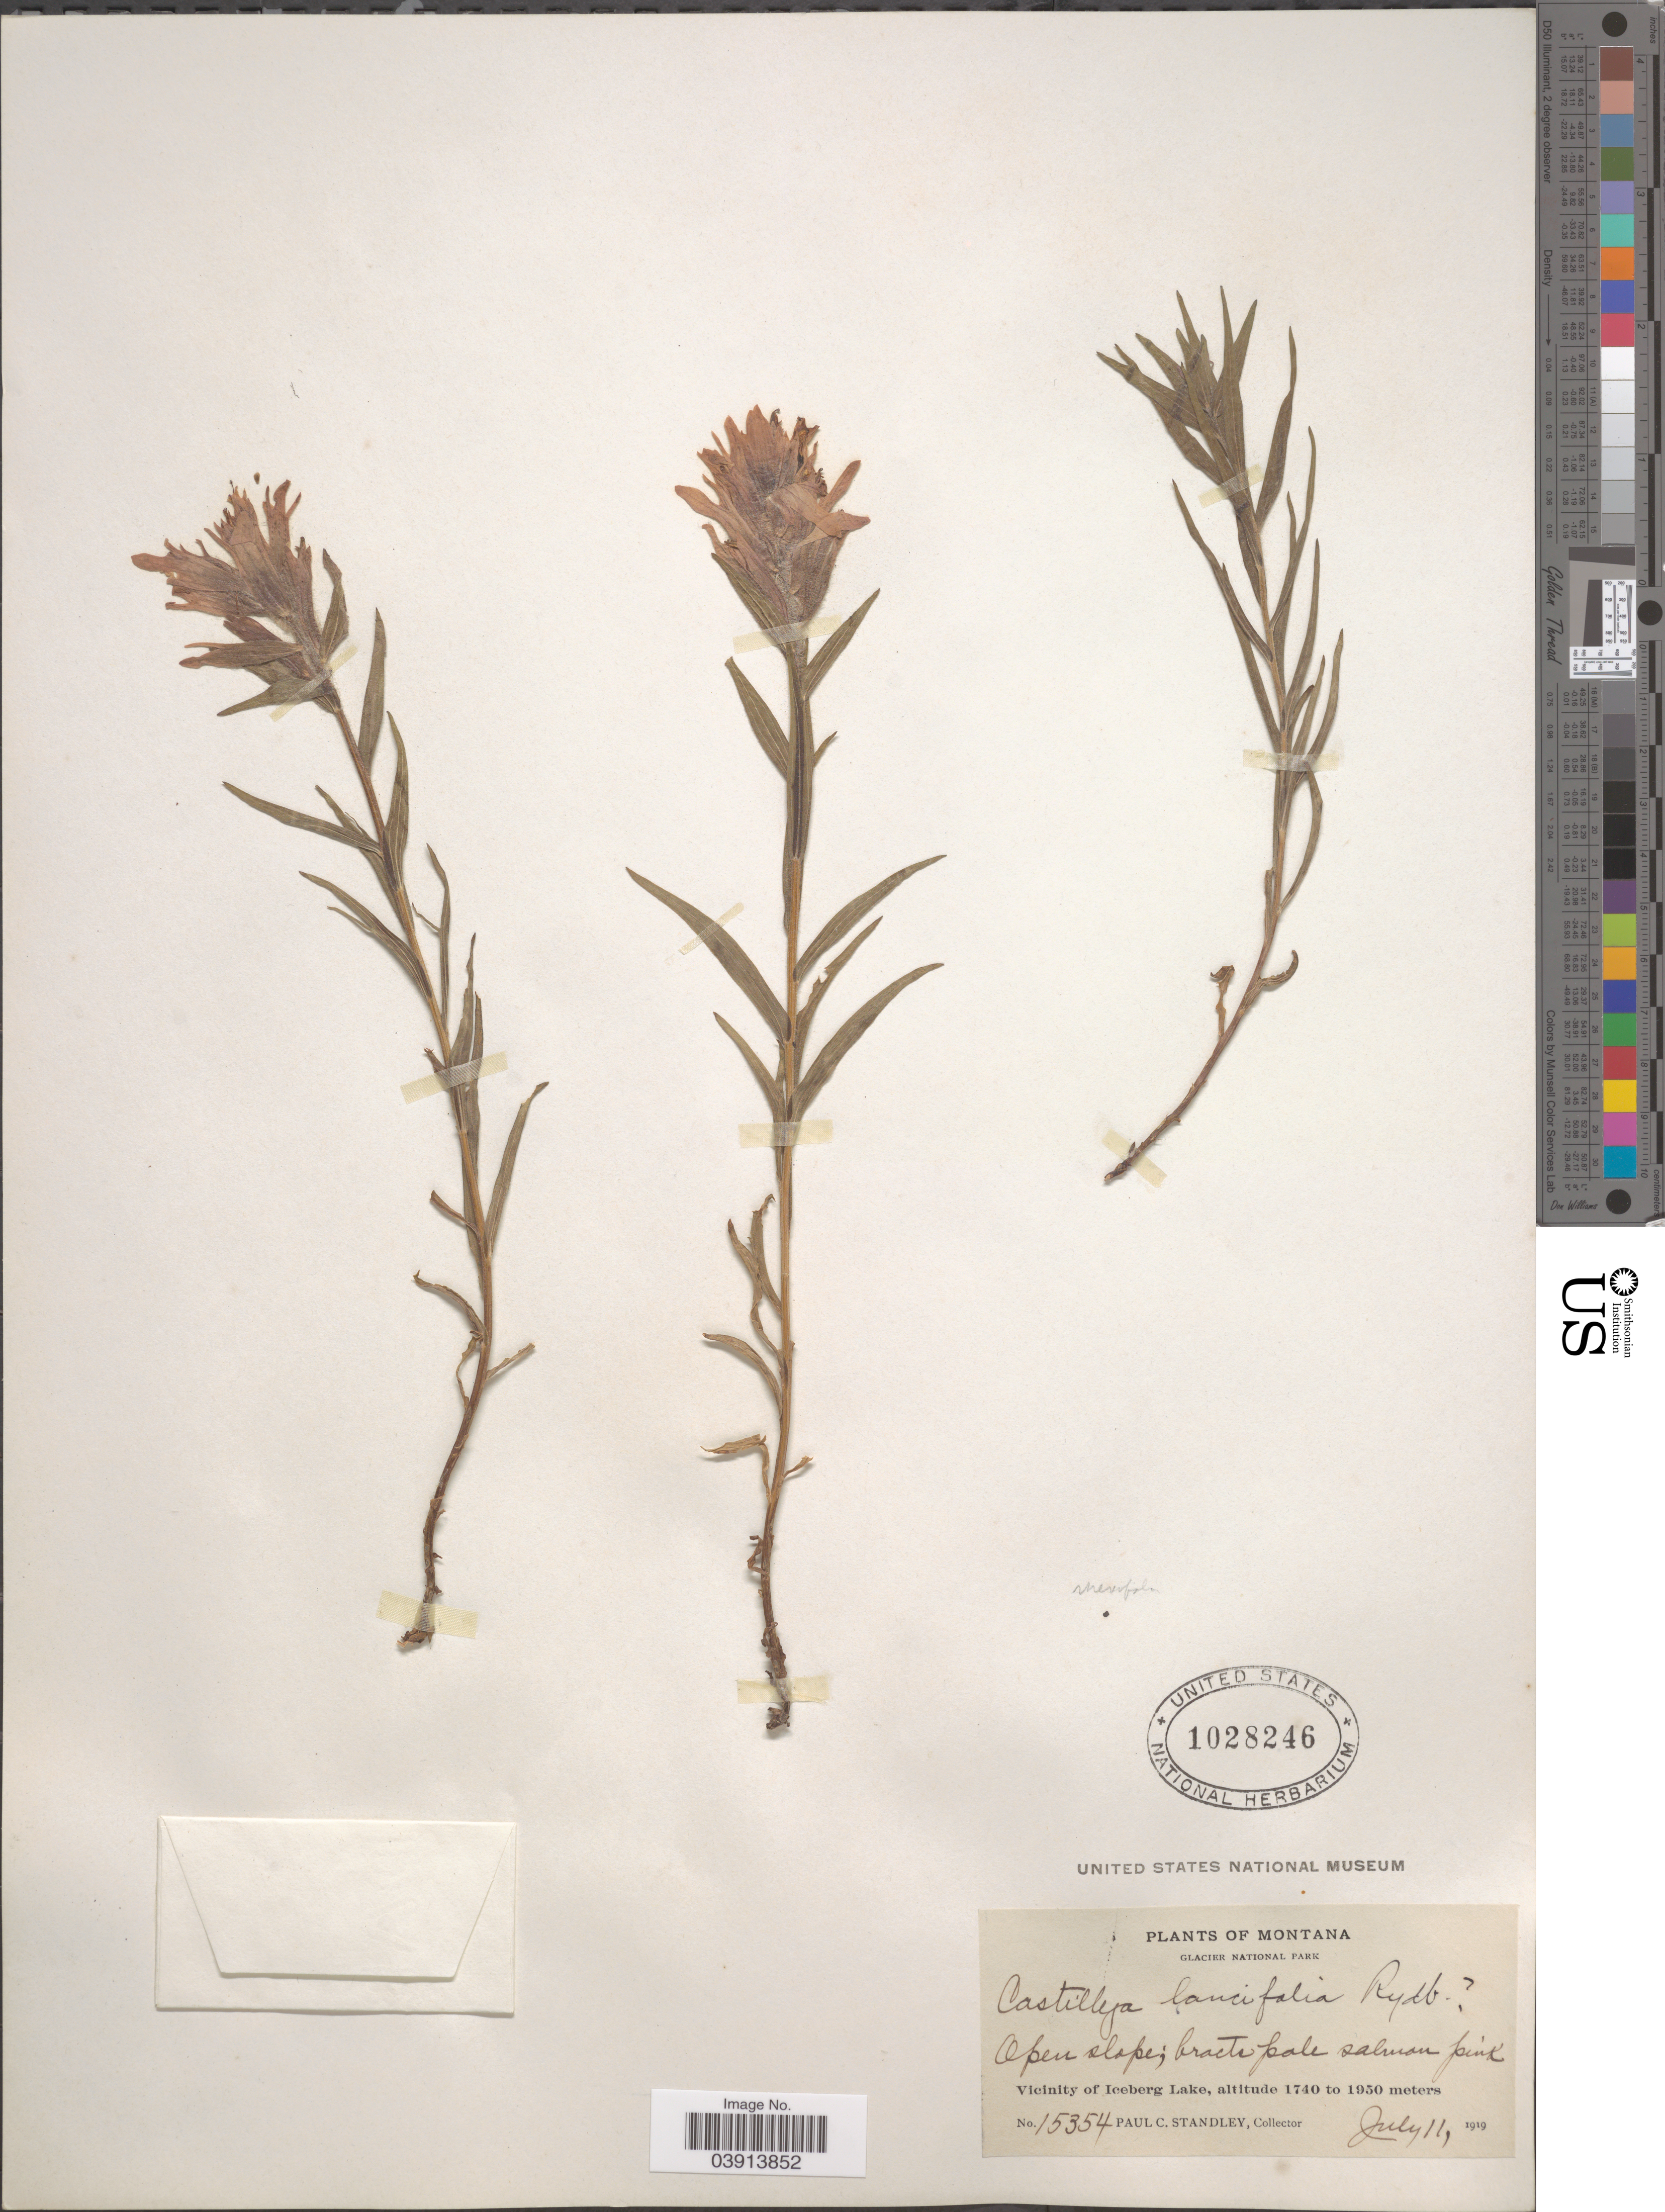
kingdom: Plantae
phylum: Tracheophyta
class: Magnoliopsida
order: Lamiales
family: Orobanchaceae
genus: Castilleja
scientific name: Castilleja rhexiifolia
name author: Rydb.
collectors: P. C. Standley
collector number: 15354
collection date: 1919-07-11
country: United States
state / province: Montana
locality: Glacier National Park. Vicinity of Iceberg Lake.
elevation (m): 1740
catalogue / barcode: US 1028246